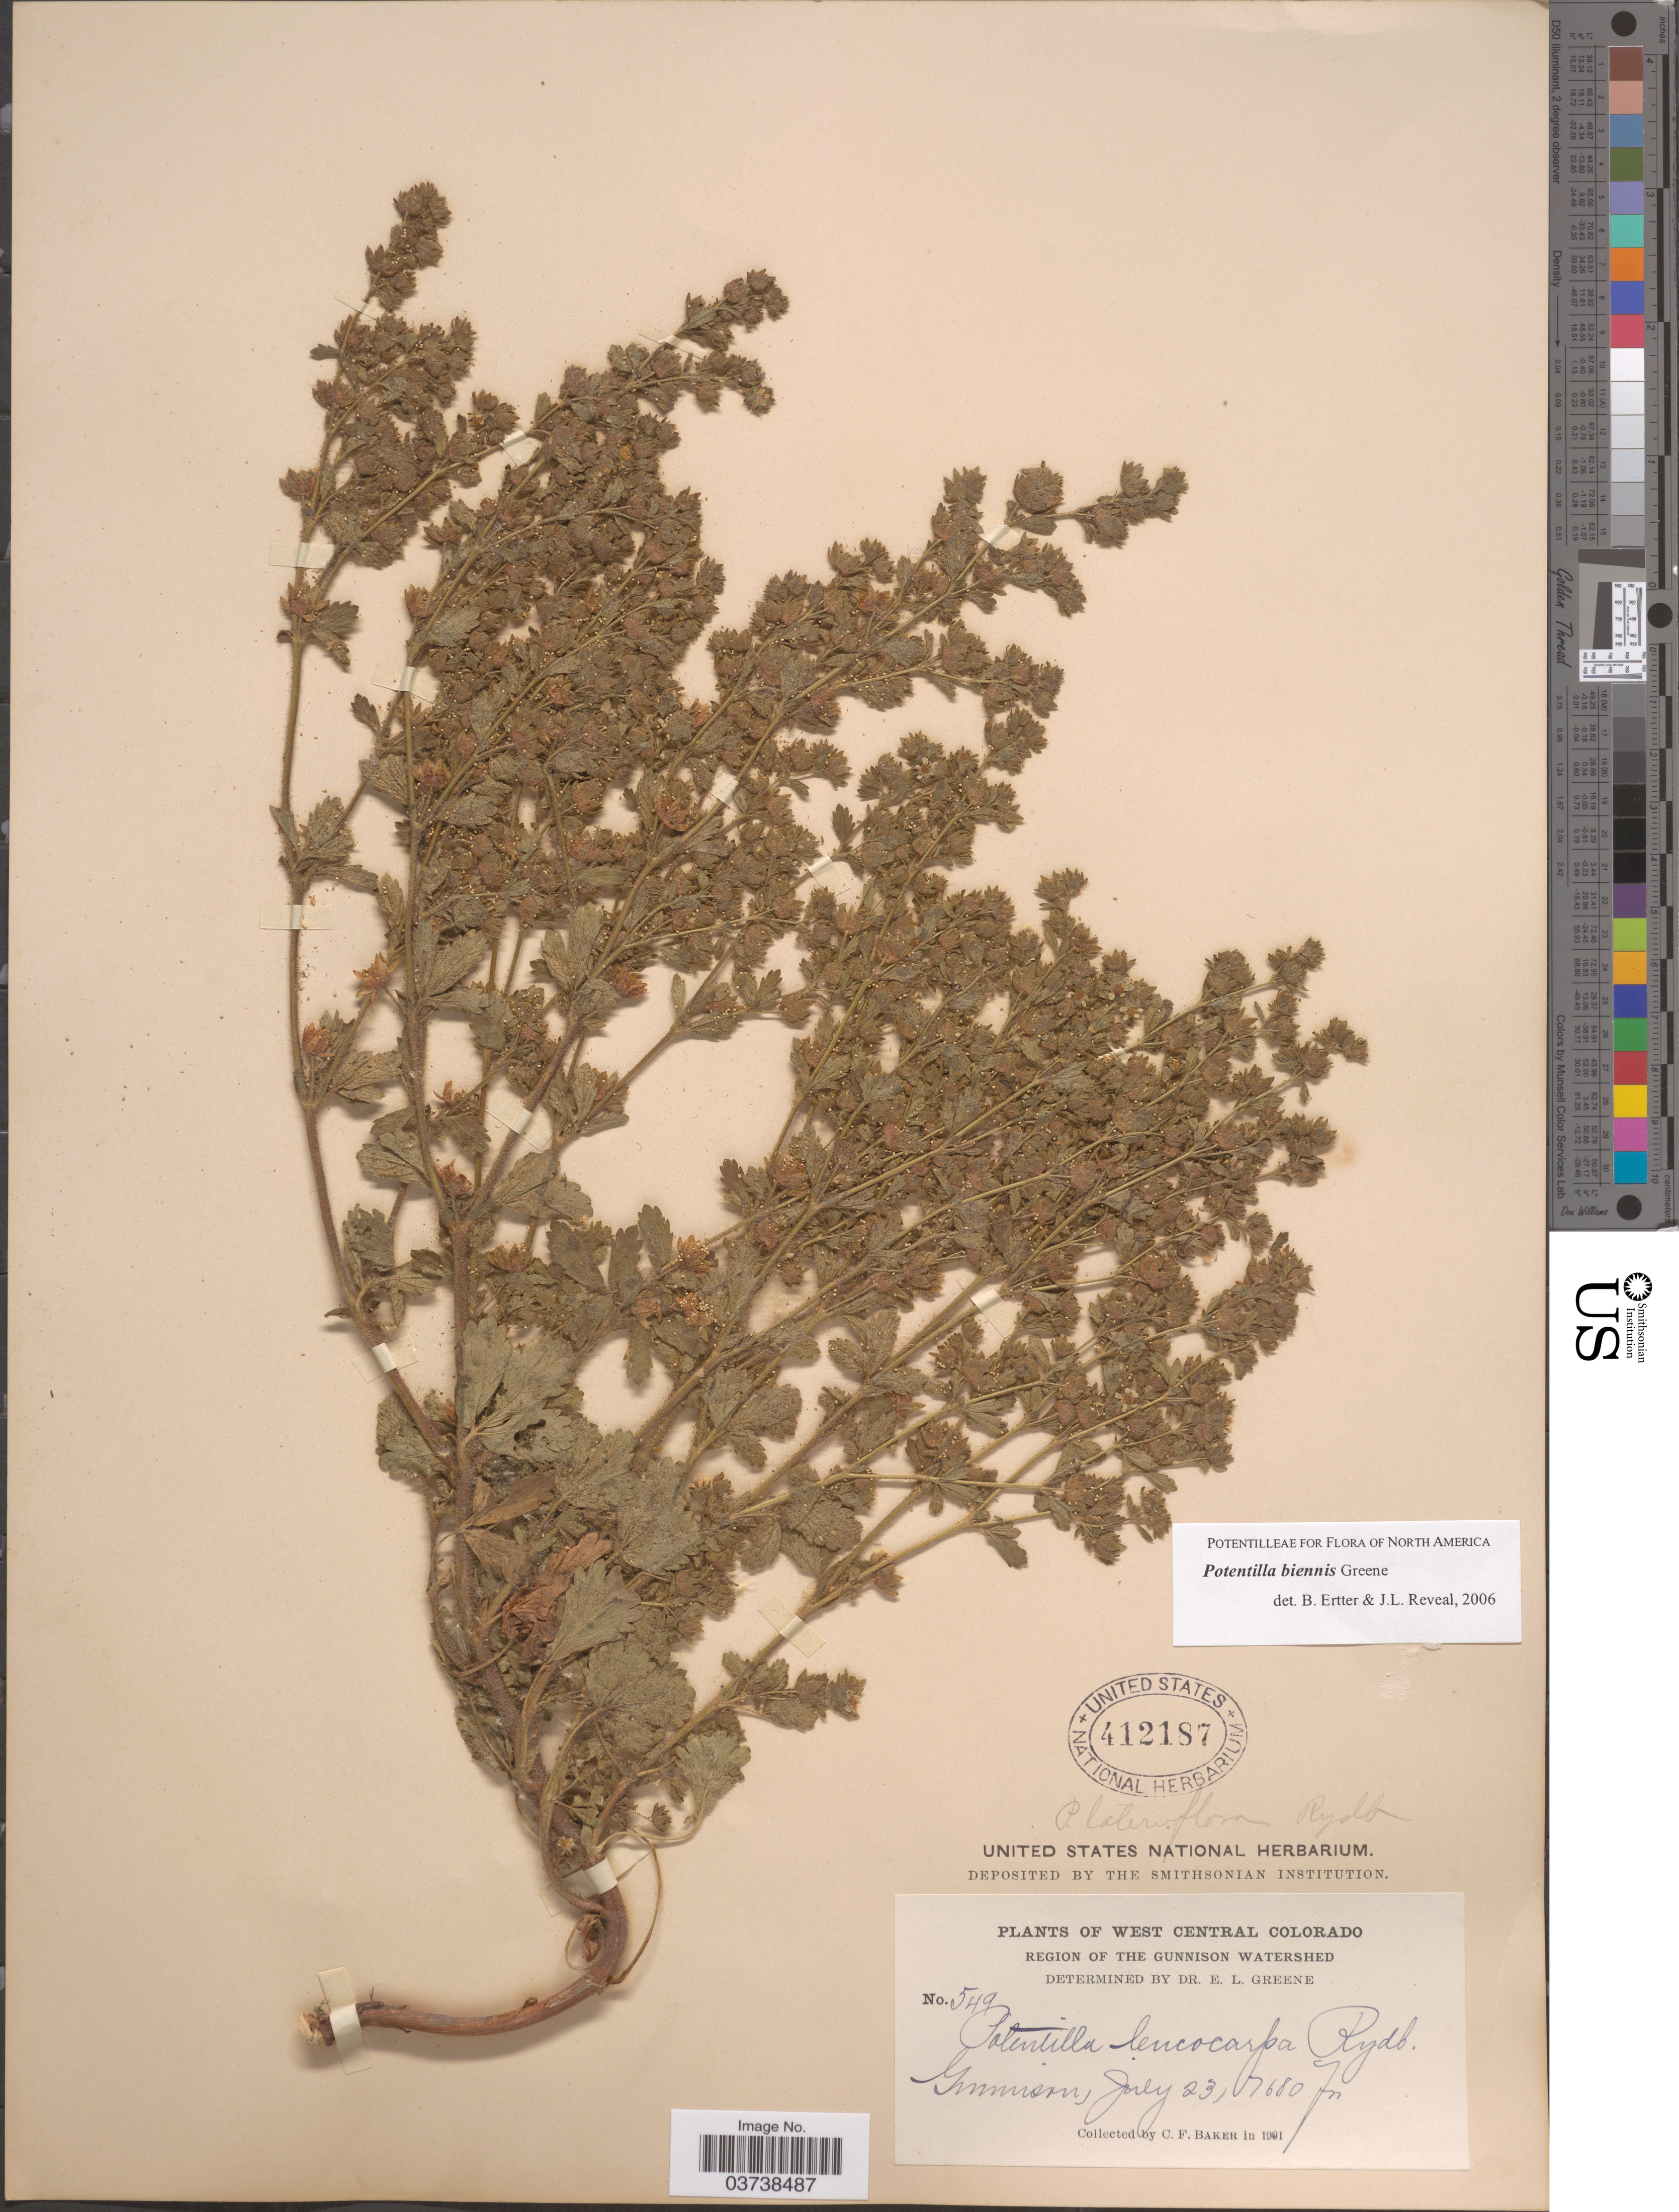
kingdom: Plantae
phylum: Tracheophyta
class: Magnoliopsida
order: Rosales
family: Rosaceae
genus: Potentilla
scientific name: Potentilla biennis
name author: Greene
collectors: C. F. Baker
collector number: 549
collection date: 1901-07-23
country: United States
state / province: Colorado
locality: West Central Colorado. Region of the Gunnison Watershed. Gunnison.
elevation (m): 2341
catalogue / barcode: US 712187